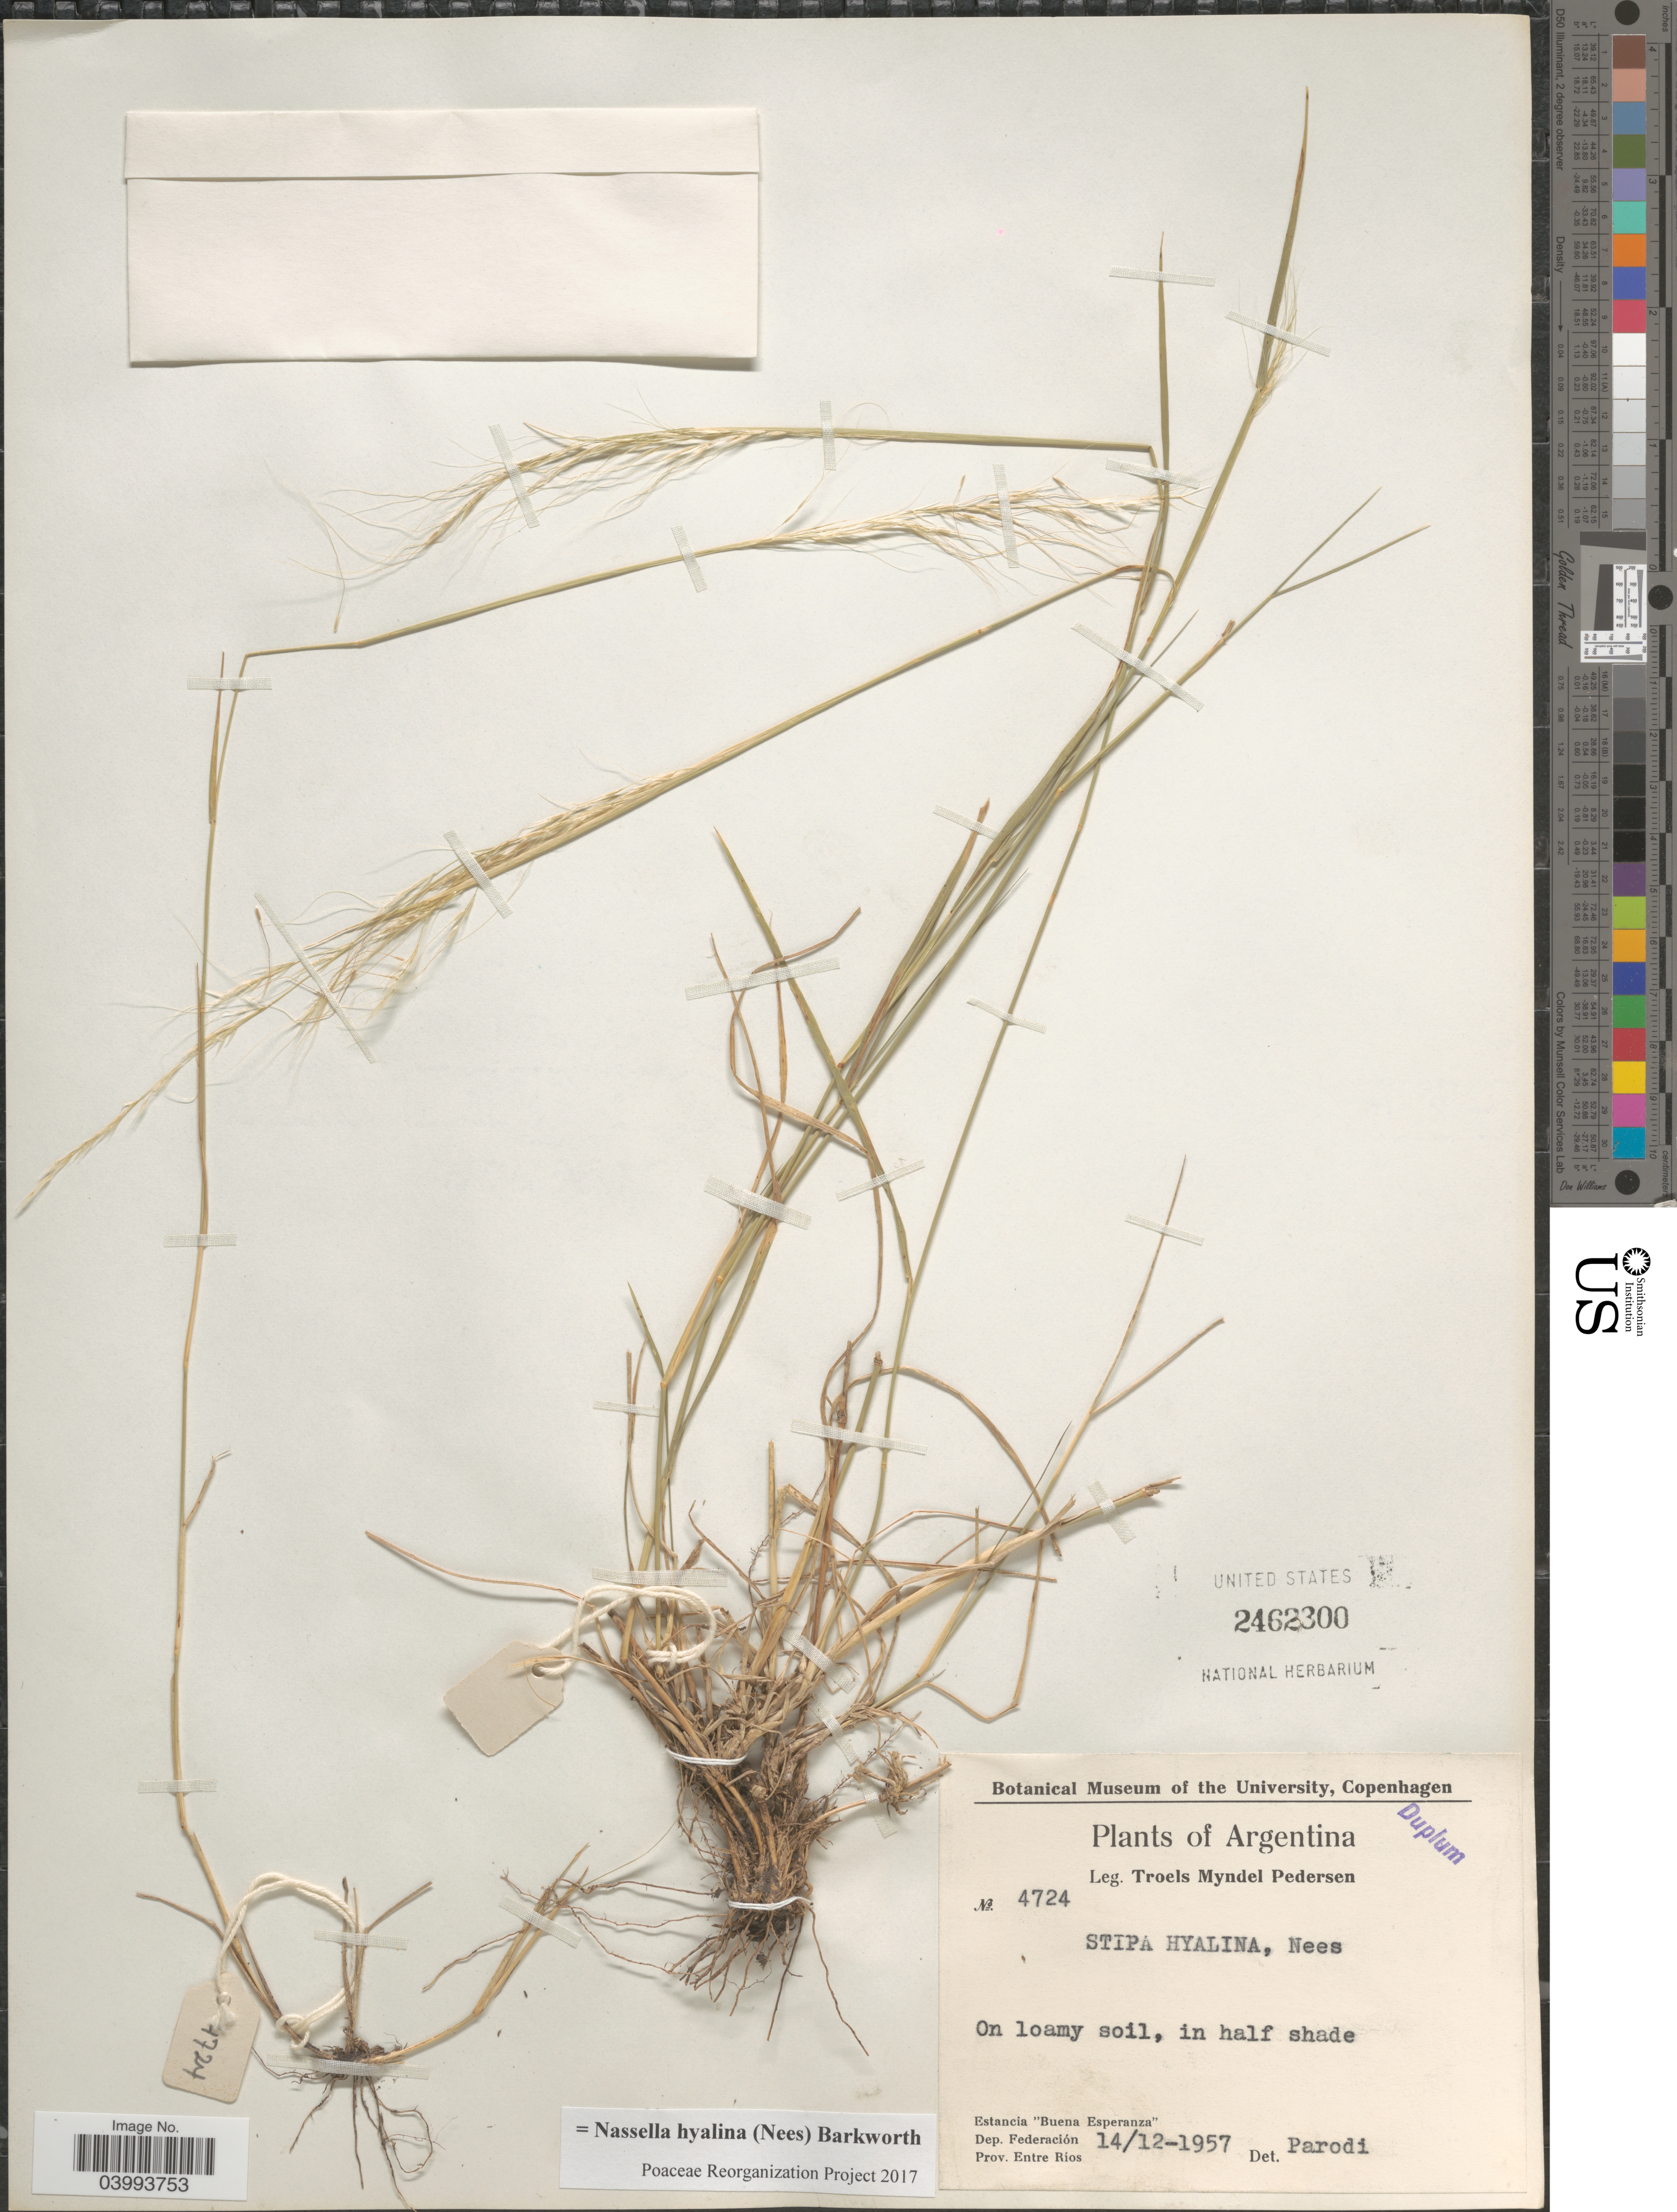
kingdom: Plantae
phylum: Tracheophyta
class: Liliopsida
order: Poales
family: Poaceae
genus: Nassella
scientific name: Nassella hyalina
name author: (Nees) Barkworth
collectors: T. Pederson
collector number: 4724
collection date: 1957-12-14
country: Argentina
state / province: Entre Rios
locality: Estancia "Buenas Esperanza". Dep. Federación.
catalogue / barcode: US 2462300